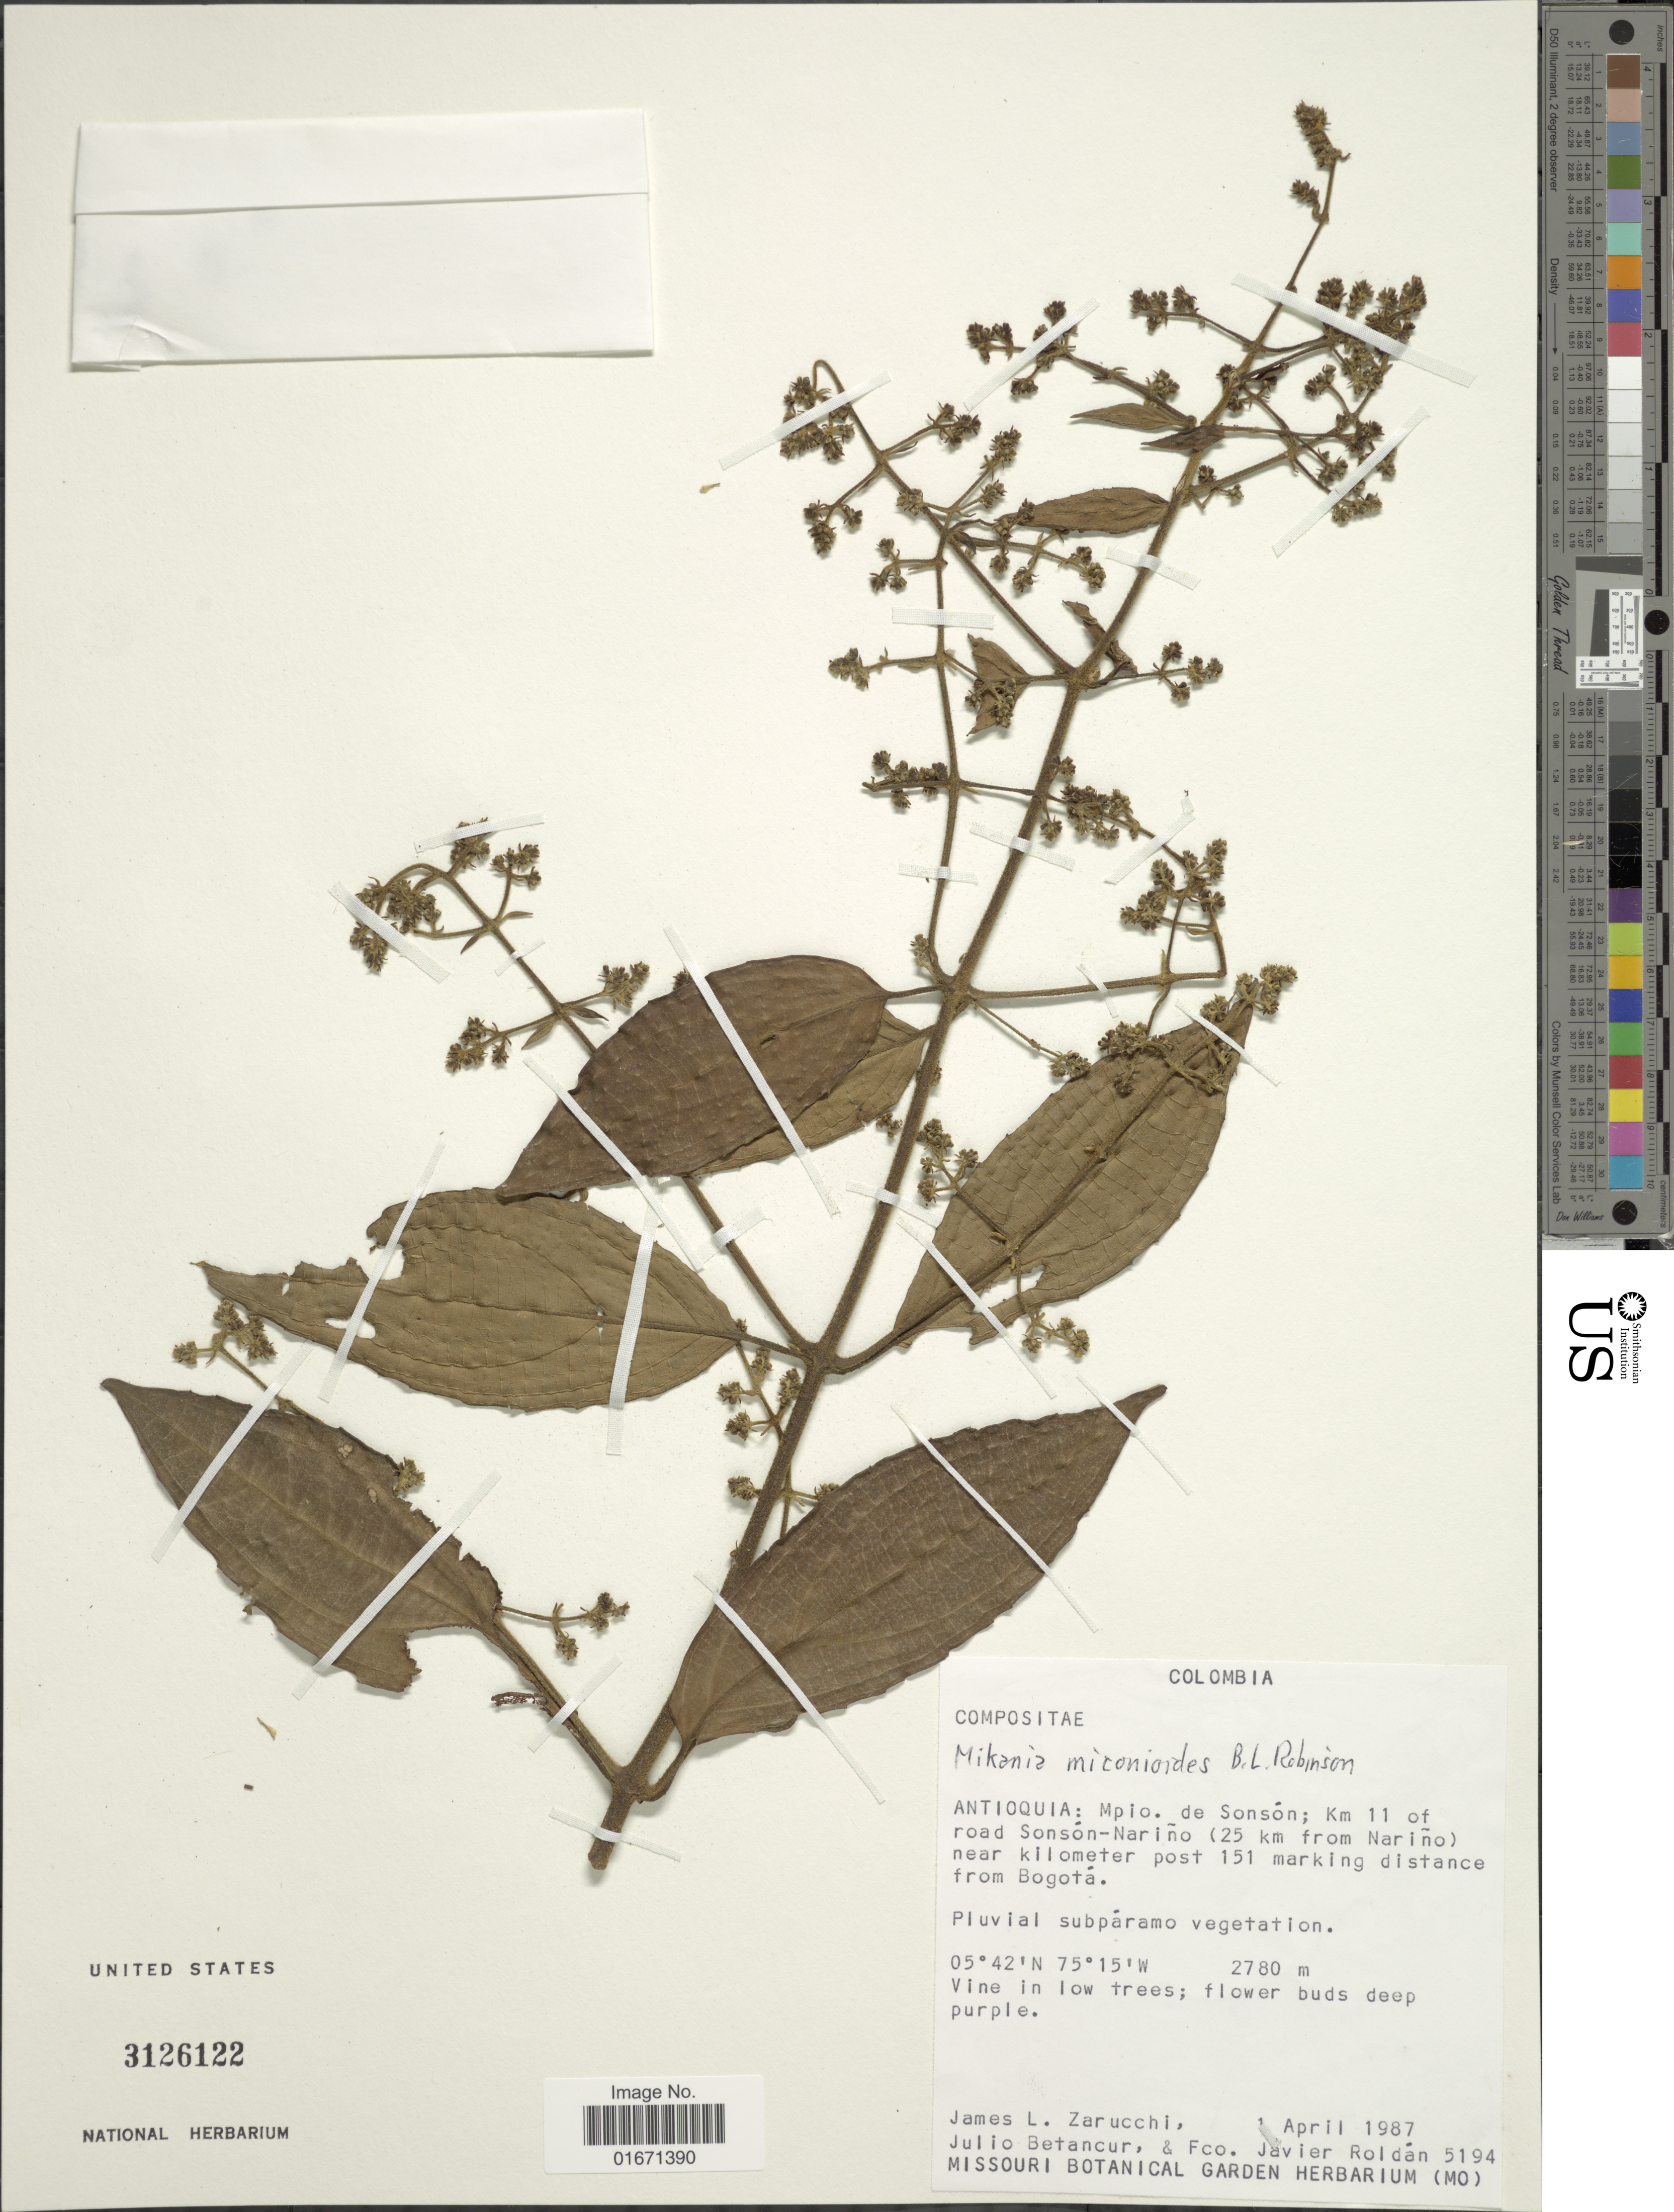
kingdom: Plantae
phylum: Tracheophyta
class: Magnoliopsida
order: Asterales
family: Asteraceae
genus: Mikania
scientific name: Mikania miconioides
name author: B.L. Rob.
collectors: J. L. Zarucchi, J. Betancur & F. J. Roldán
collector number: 5194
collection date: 1987-04-01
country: Colombia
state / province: Antioquia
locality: Antioquia: Mpio. de Sonsón; Km 11 of road Sonsón-Nariño (25 km from Nariño) near kilometer post 151 marking distance from Bogotá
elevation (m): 2780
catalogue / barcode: US 3126122